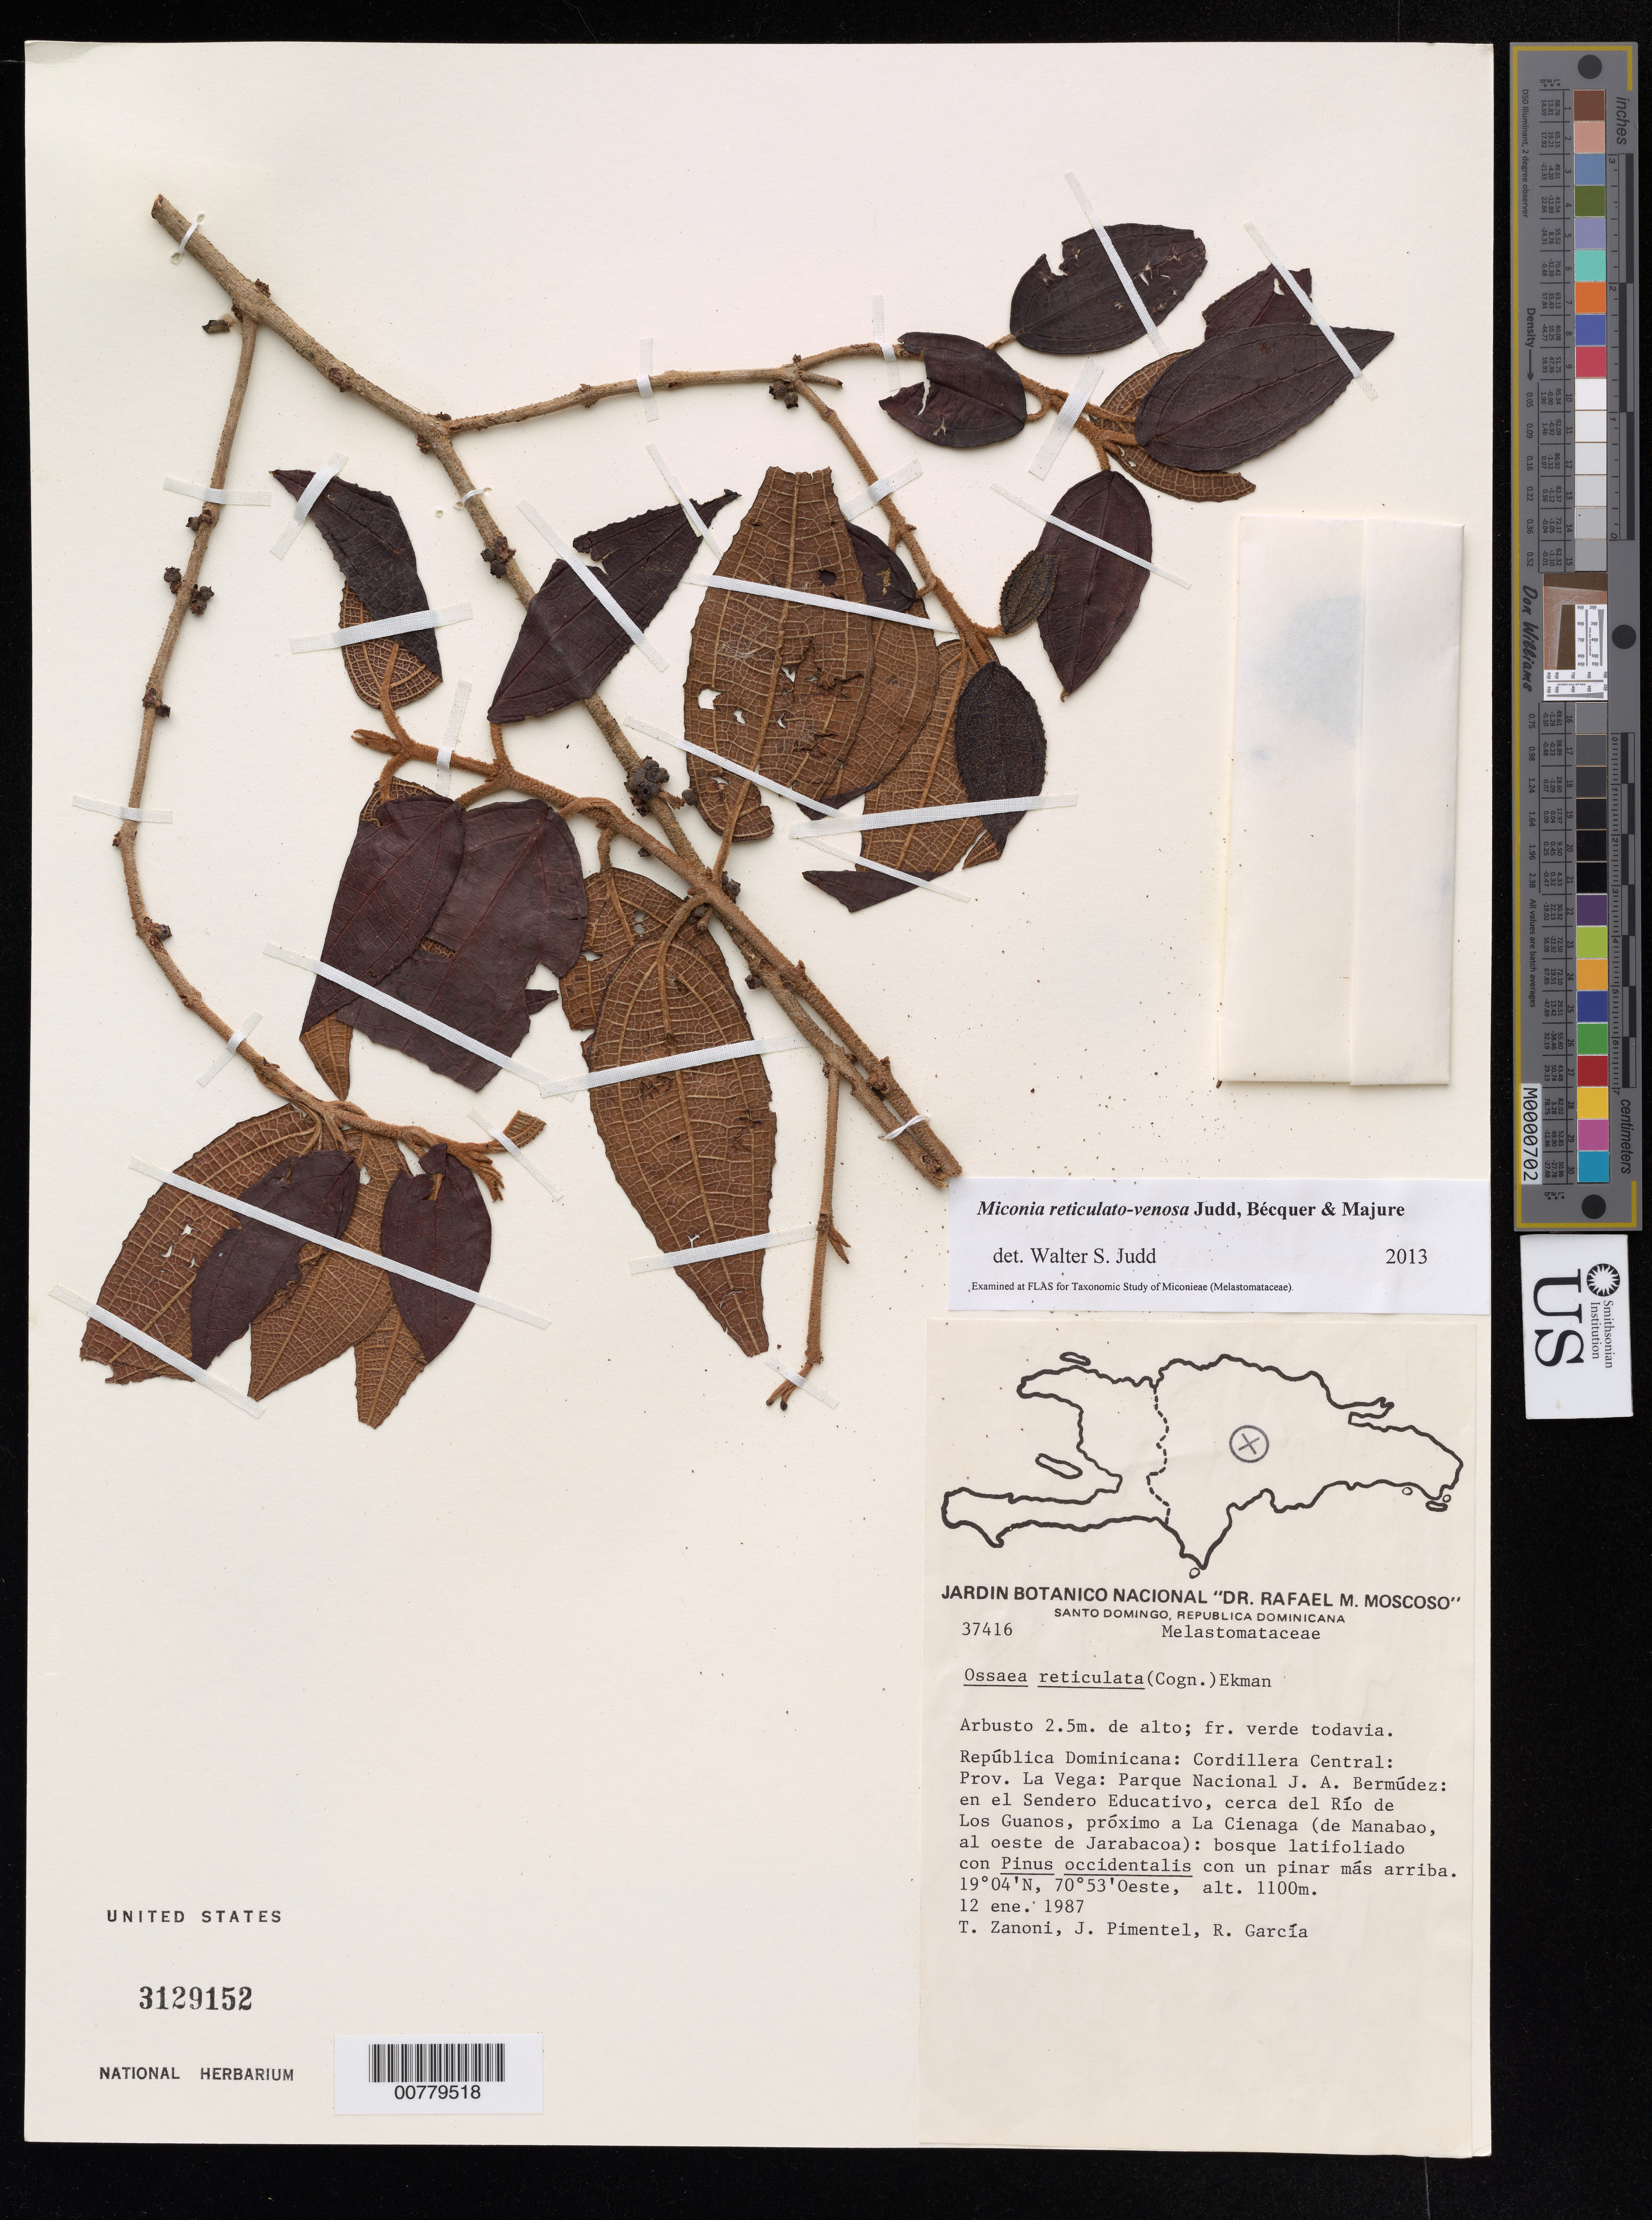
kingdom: Plantae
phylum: Tracheophyta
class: Magnoliopsida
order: Myrtales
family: Melastomataceae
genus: Miconia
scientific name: Miconia reticulato-venosa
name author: Judd et al.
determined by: Judd, Walter S.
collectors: T. A. Zanoni, J. Pimentel & R. G. García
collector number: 37416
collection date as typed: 12 Jan 1987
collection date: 1987-01-12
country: Dominican Republic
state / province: La Vega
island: Hispaniola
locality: Cordillera Central, J.A. Bermúdez National Park, in Sendero Educativo, close to Los Guanos River, next to La Ciénaga (de Manabao, west of Jarabacoa).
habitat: Broadleaf forest with Pinus occidentalis, with a pine land above.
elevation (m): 1100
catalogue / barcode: US 3129152